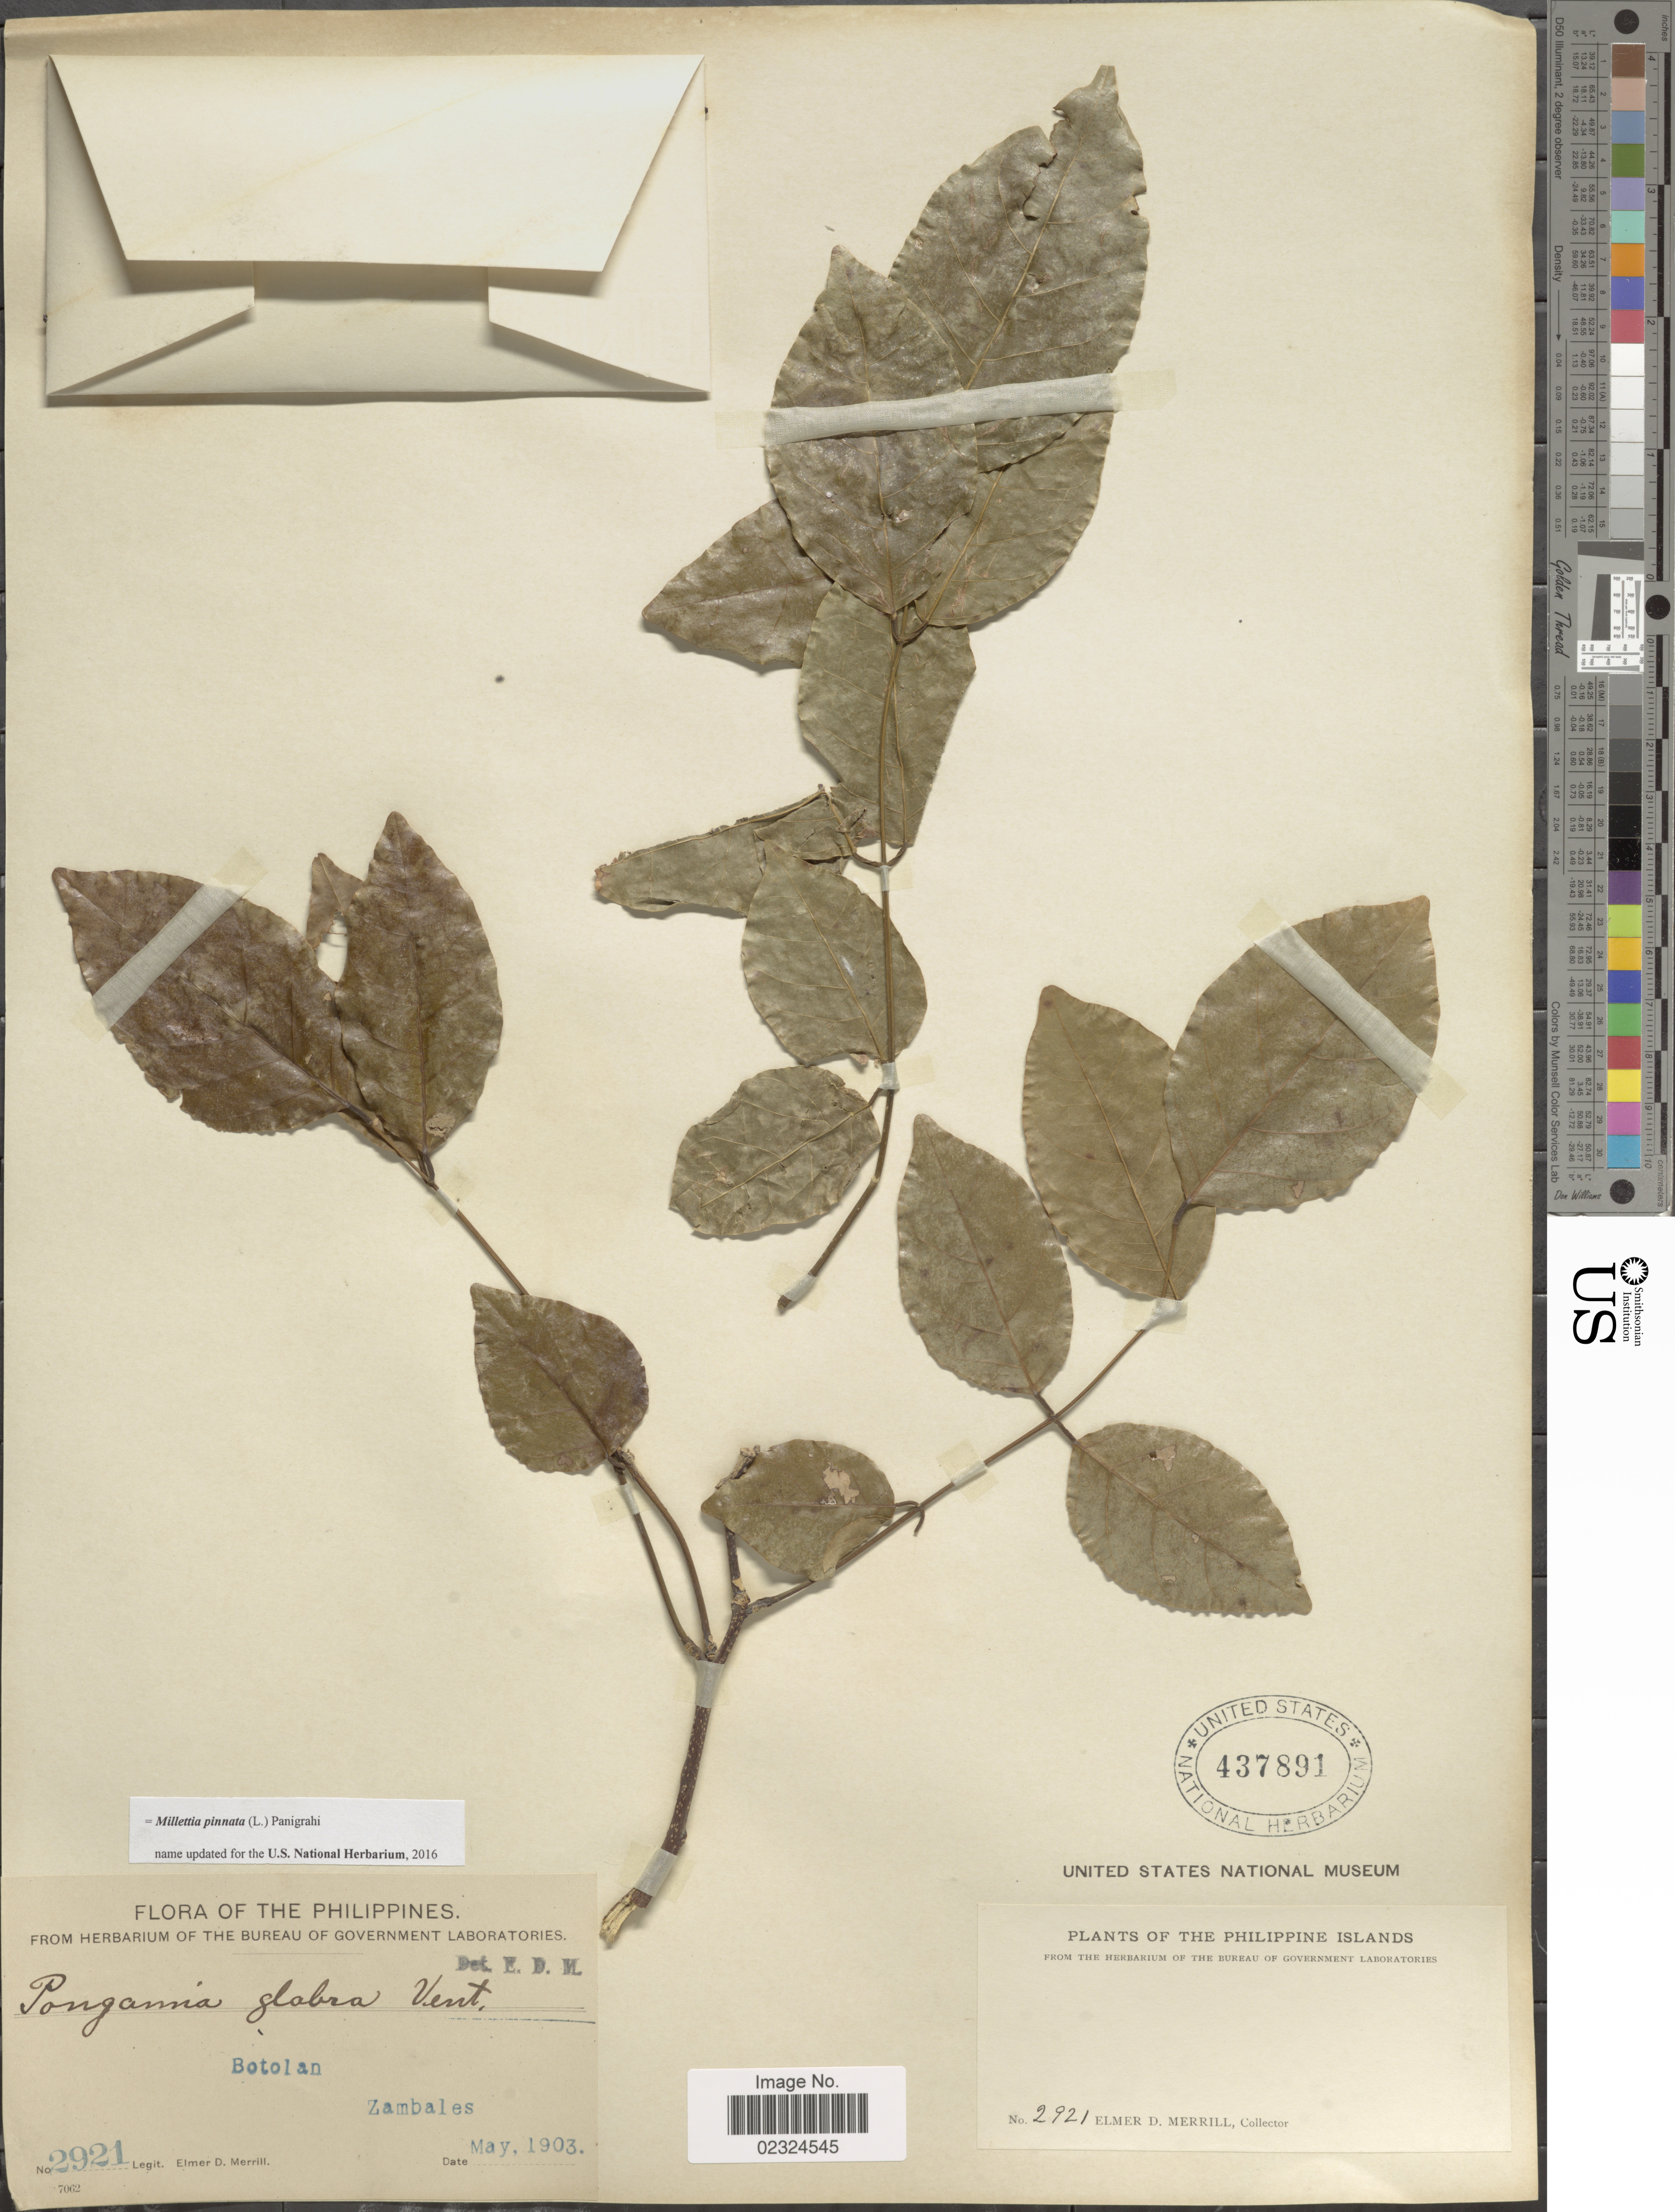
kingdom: Plantae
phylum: Tracheophyta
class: Magnoliopsida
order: Fabales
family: Fabaceae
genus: Millettia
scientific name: Millettia pinnata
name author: (L.) Panigrahi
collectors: E. D. Merrill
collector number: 2921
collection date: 1903-05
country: Philippines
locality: Botolan. Zambales. Philippines Island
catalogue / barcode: US 437891